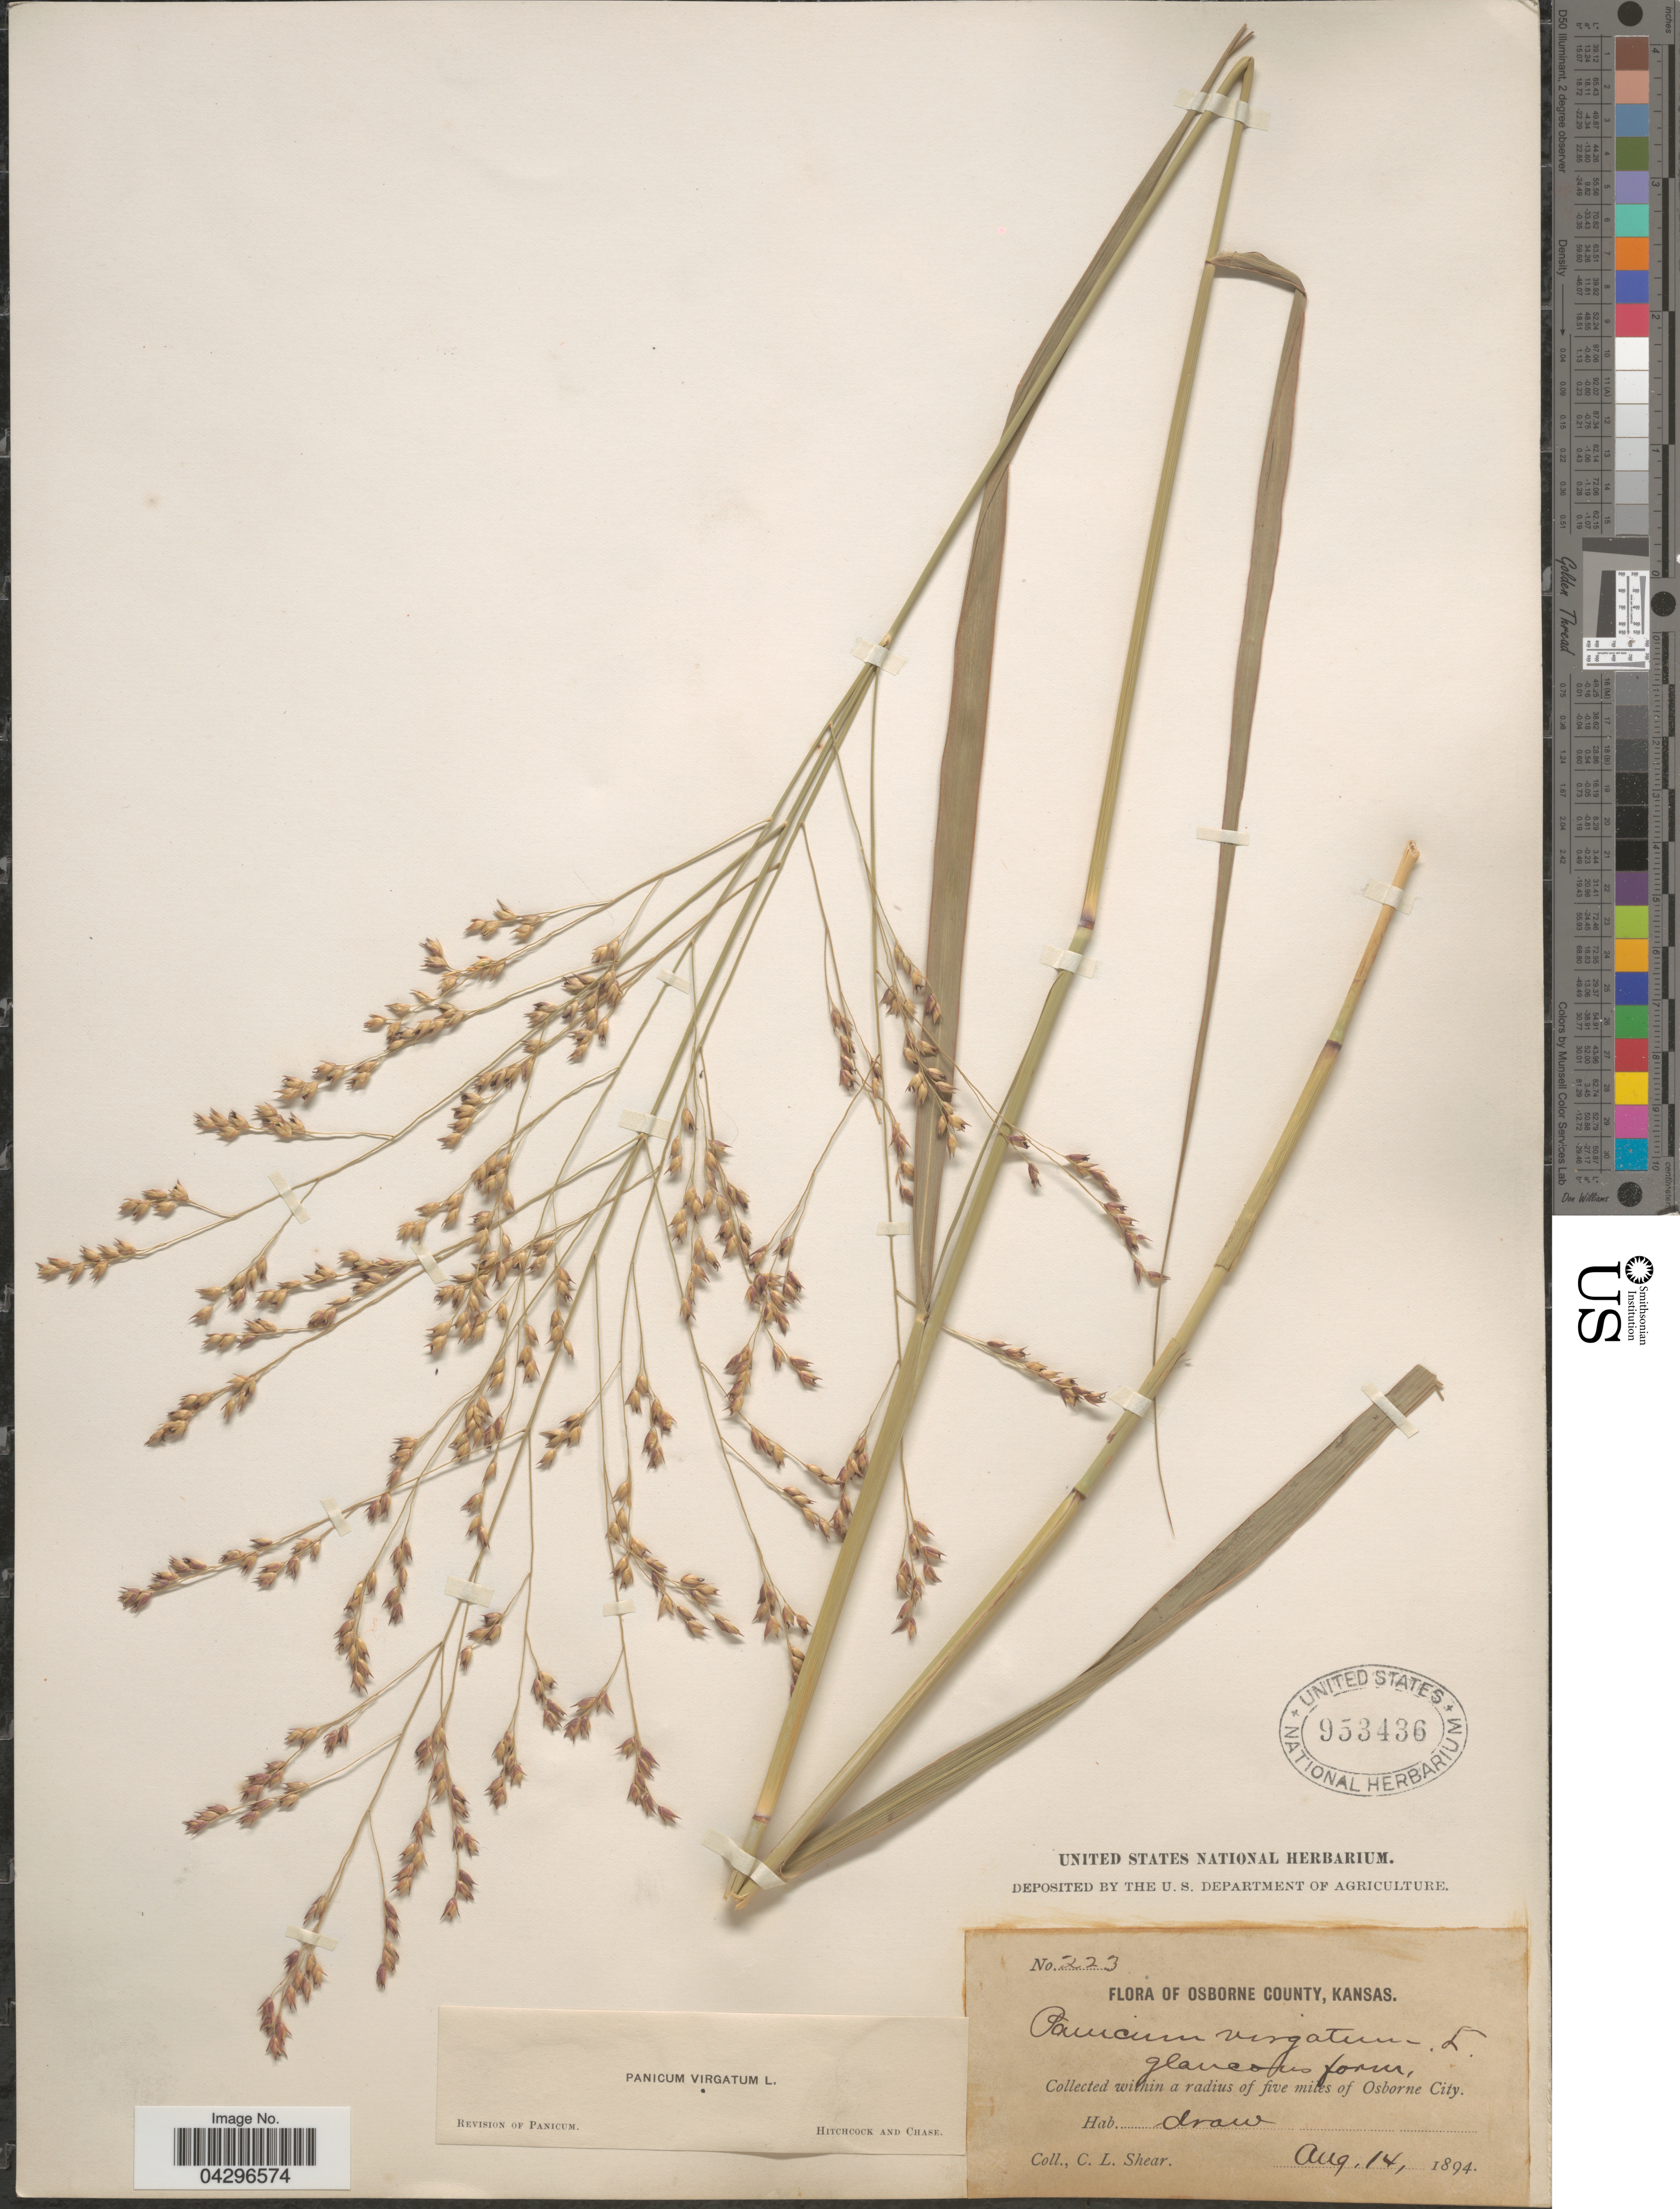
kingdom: Plantae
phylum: Tracheophyta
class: Liliopsida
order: Poales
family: Poaceae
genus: Panicum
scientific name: Panicum virgatum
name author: L.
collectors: C. L. Shear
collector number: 223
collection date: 1894-08-14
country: United States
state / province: Kansas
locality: Osborne County. Within a radius of five miles of Osborne City.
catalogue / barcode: US 953436